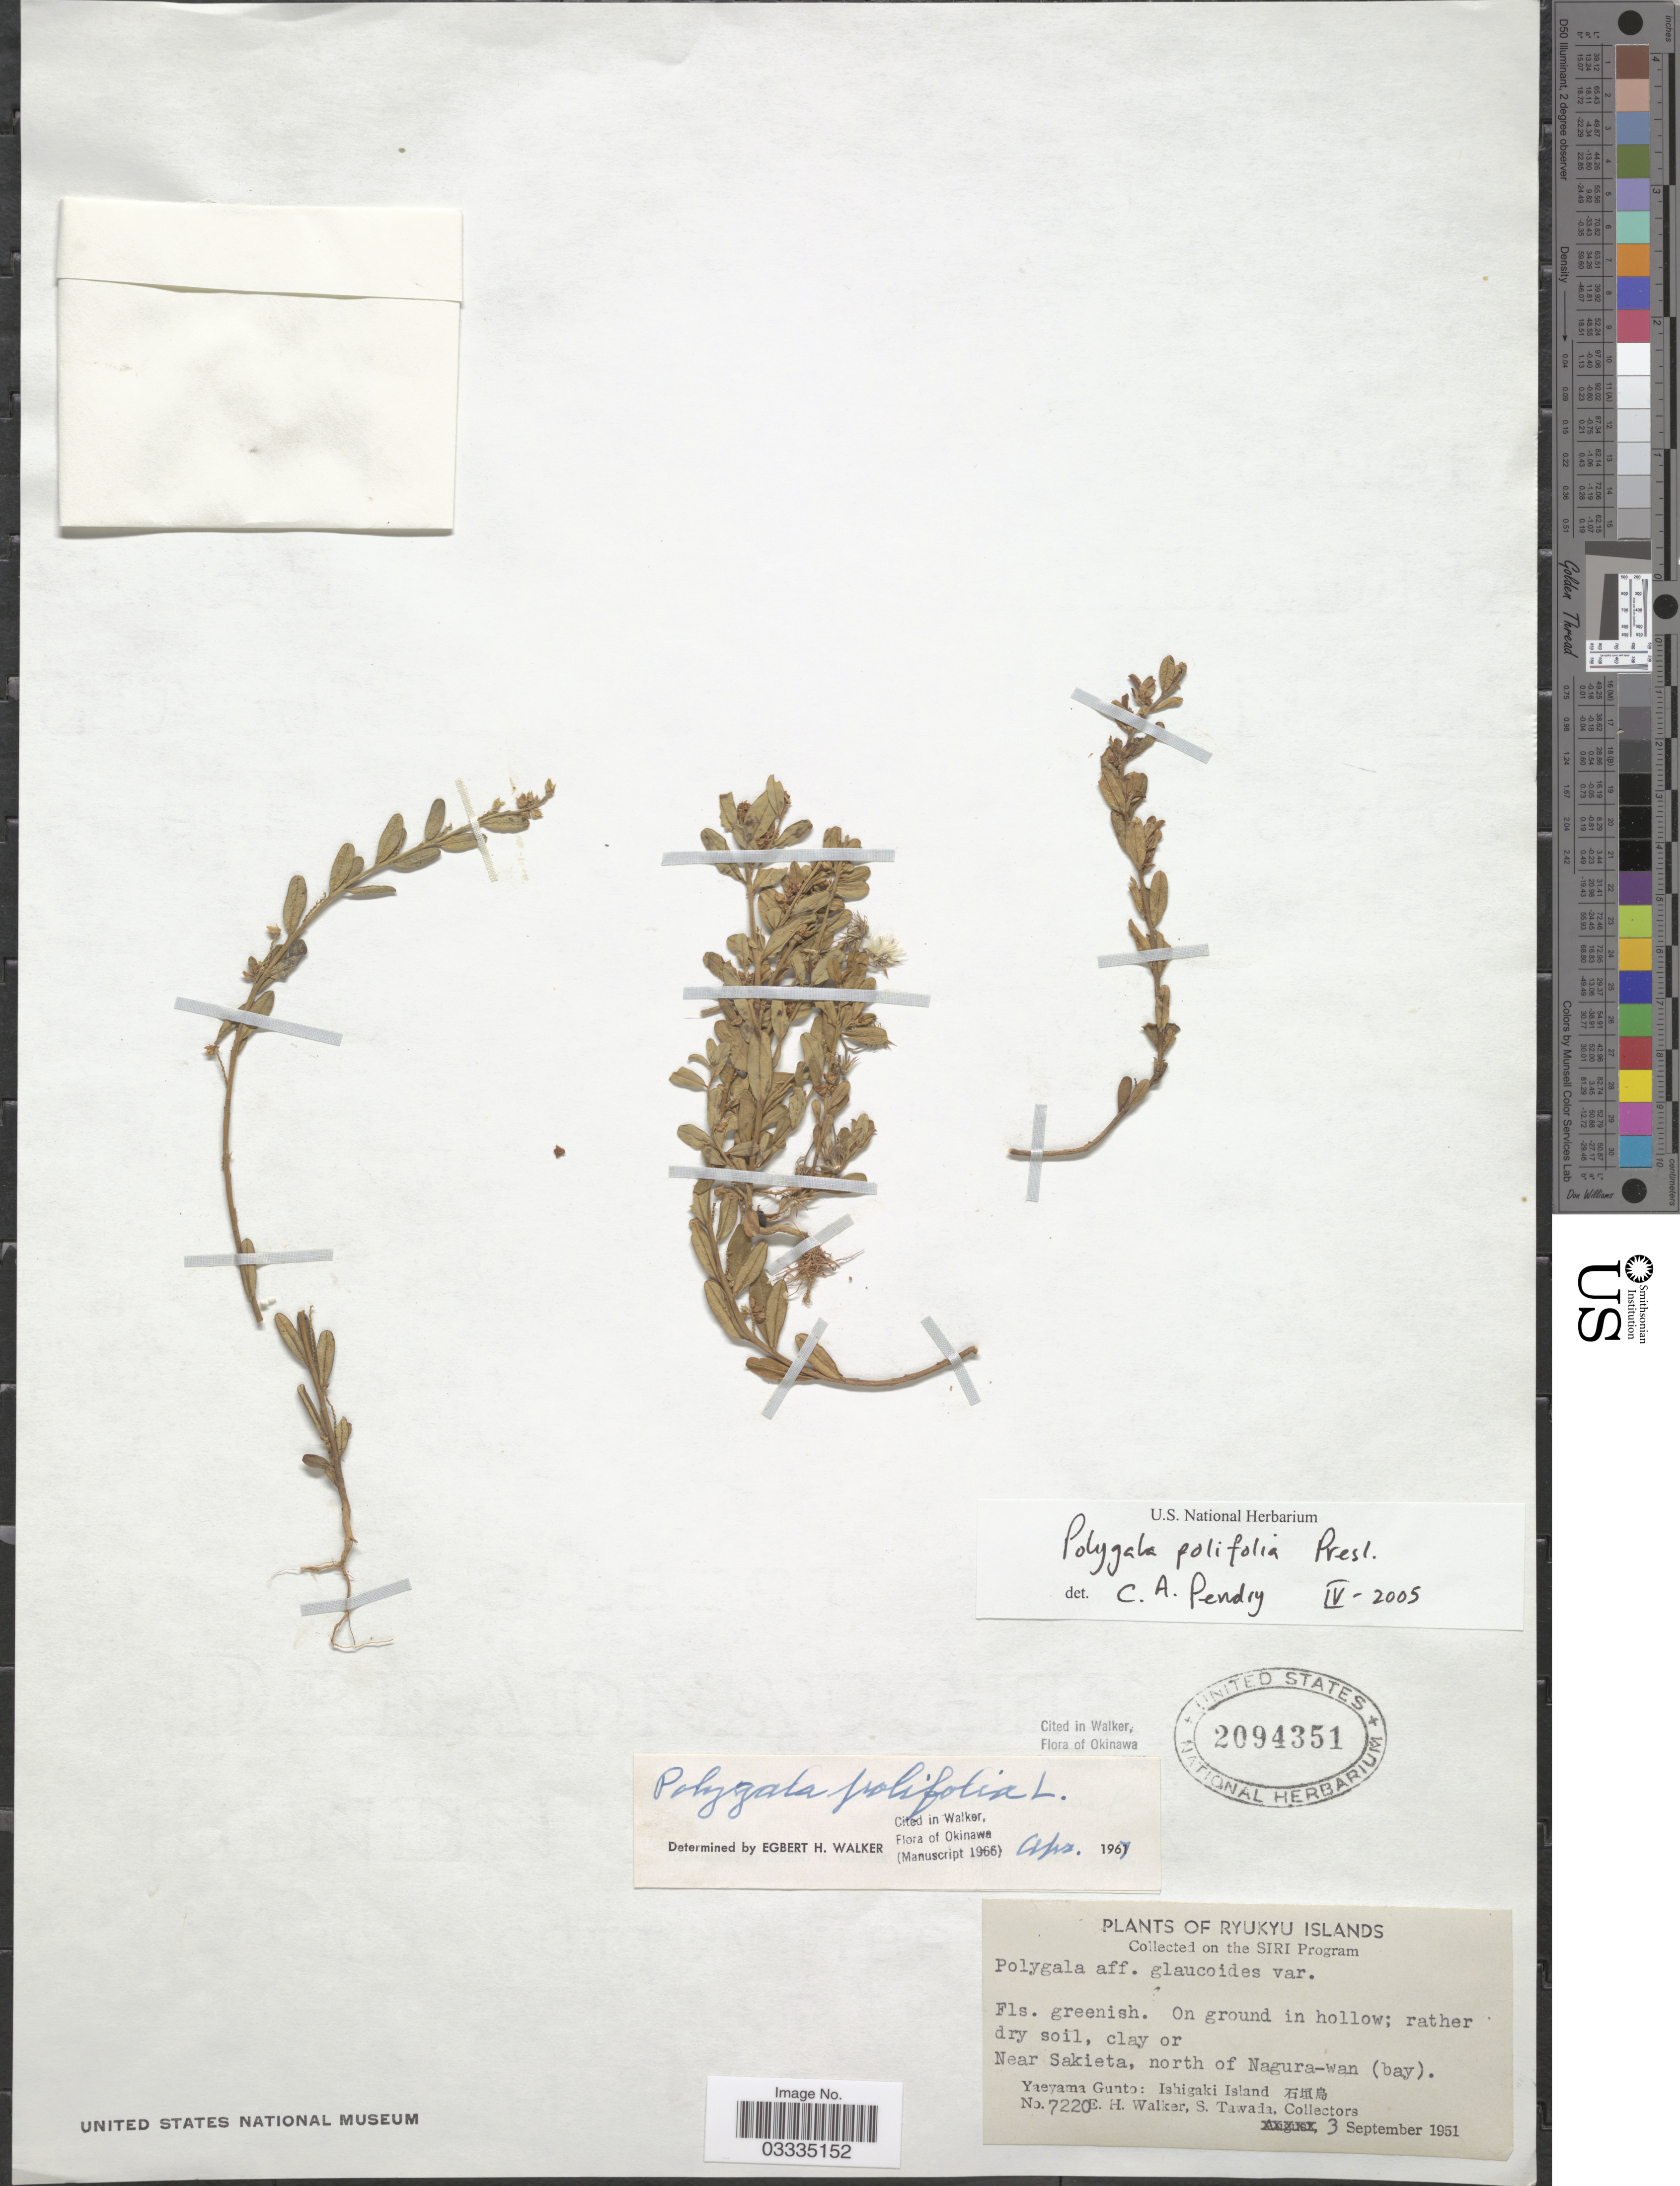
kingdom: Plantae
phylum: Tracheophyta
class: Magnoliopsida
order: Fabales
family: Polygalaceae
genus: Polygala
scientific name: Polygala polifolia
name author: C. Presl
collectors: E. H. Walker & S. Tawada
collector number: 7220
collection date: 1951-09-03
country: Japan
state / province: Okinawa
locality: The Ryukyu Islands. Near Sakieta, north of Nagura-wan (bay). Yaeyama Gunto: Ishigaki Island X.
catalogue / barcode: US 2094351